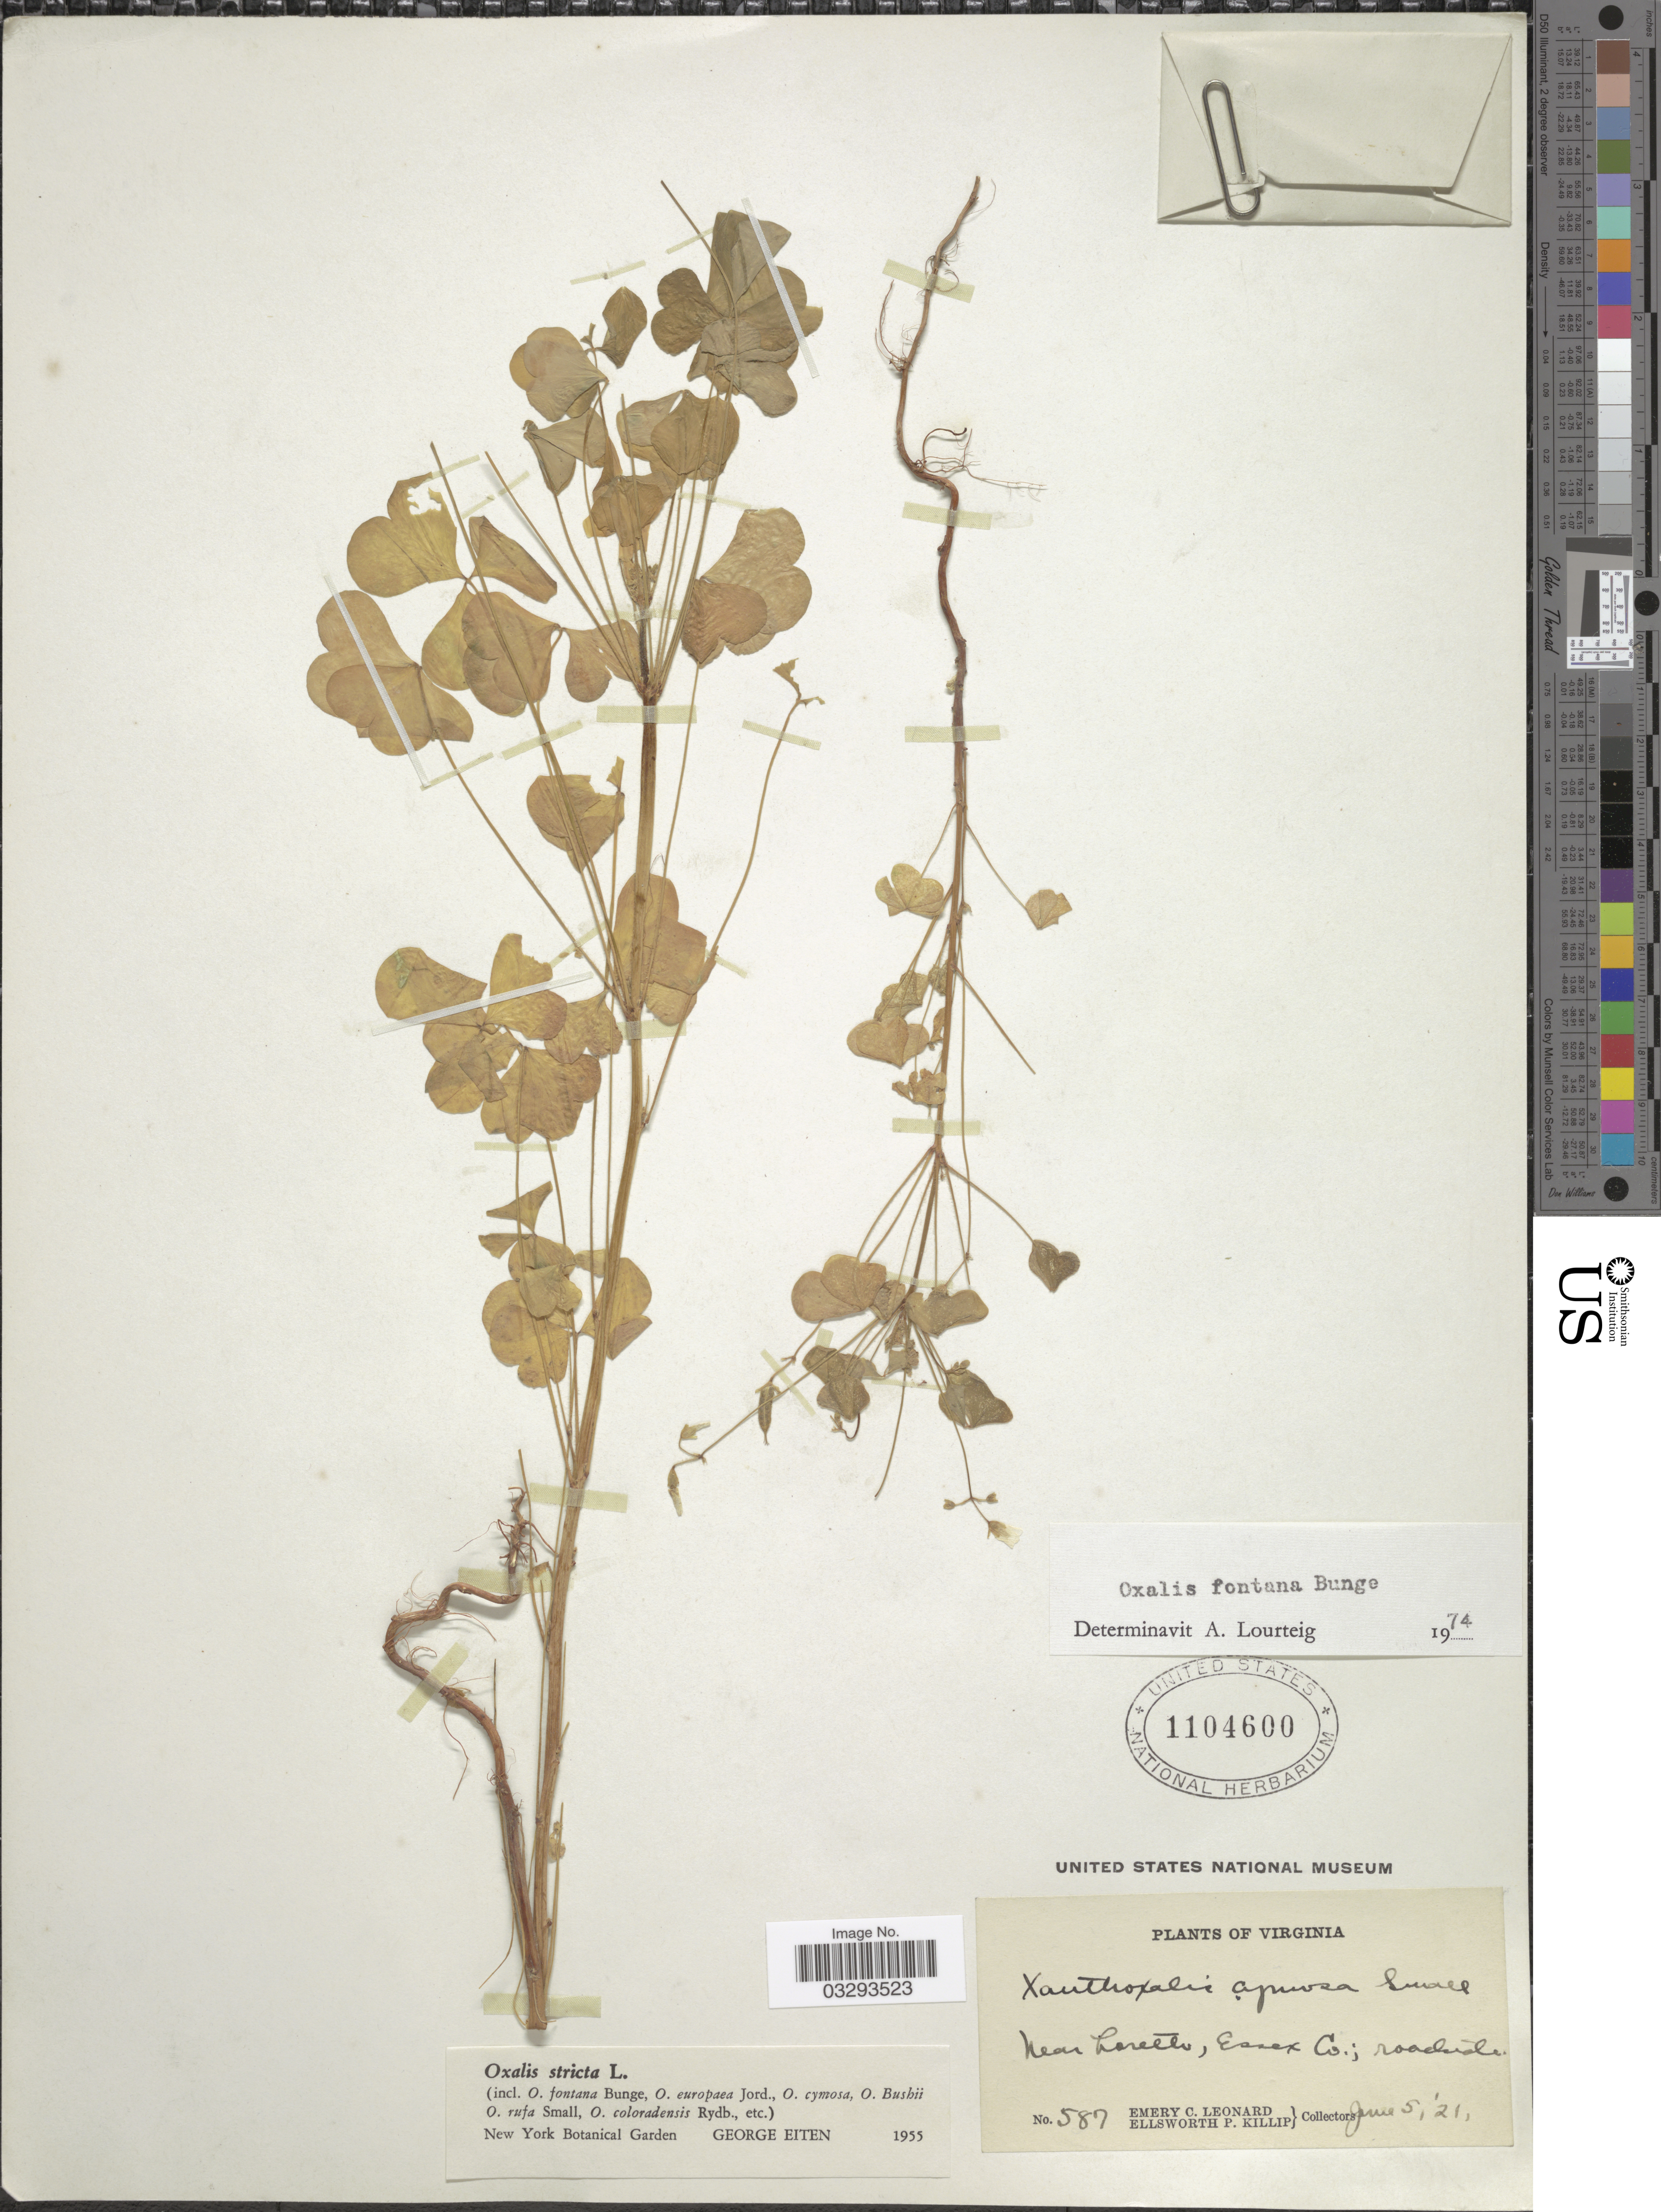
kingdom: Plantae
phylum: Tracheophyta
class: Magnoliopsida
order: Oxalidales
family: Oxalidaceae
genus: Oxalis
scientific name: Oxalis fontana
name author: Bunge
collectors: E. C. Leonard & E. P. Killip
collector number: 587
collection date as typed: Transcribed d/m/y: 5/6/21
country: United States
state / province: Virginia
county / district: Essex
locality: Near Loretto, Essex Co.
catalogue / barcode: US 1104600